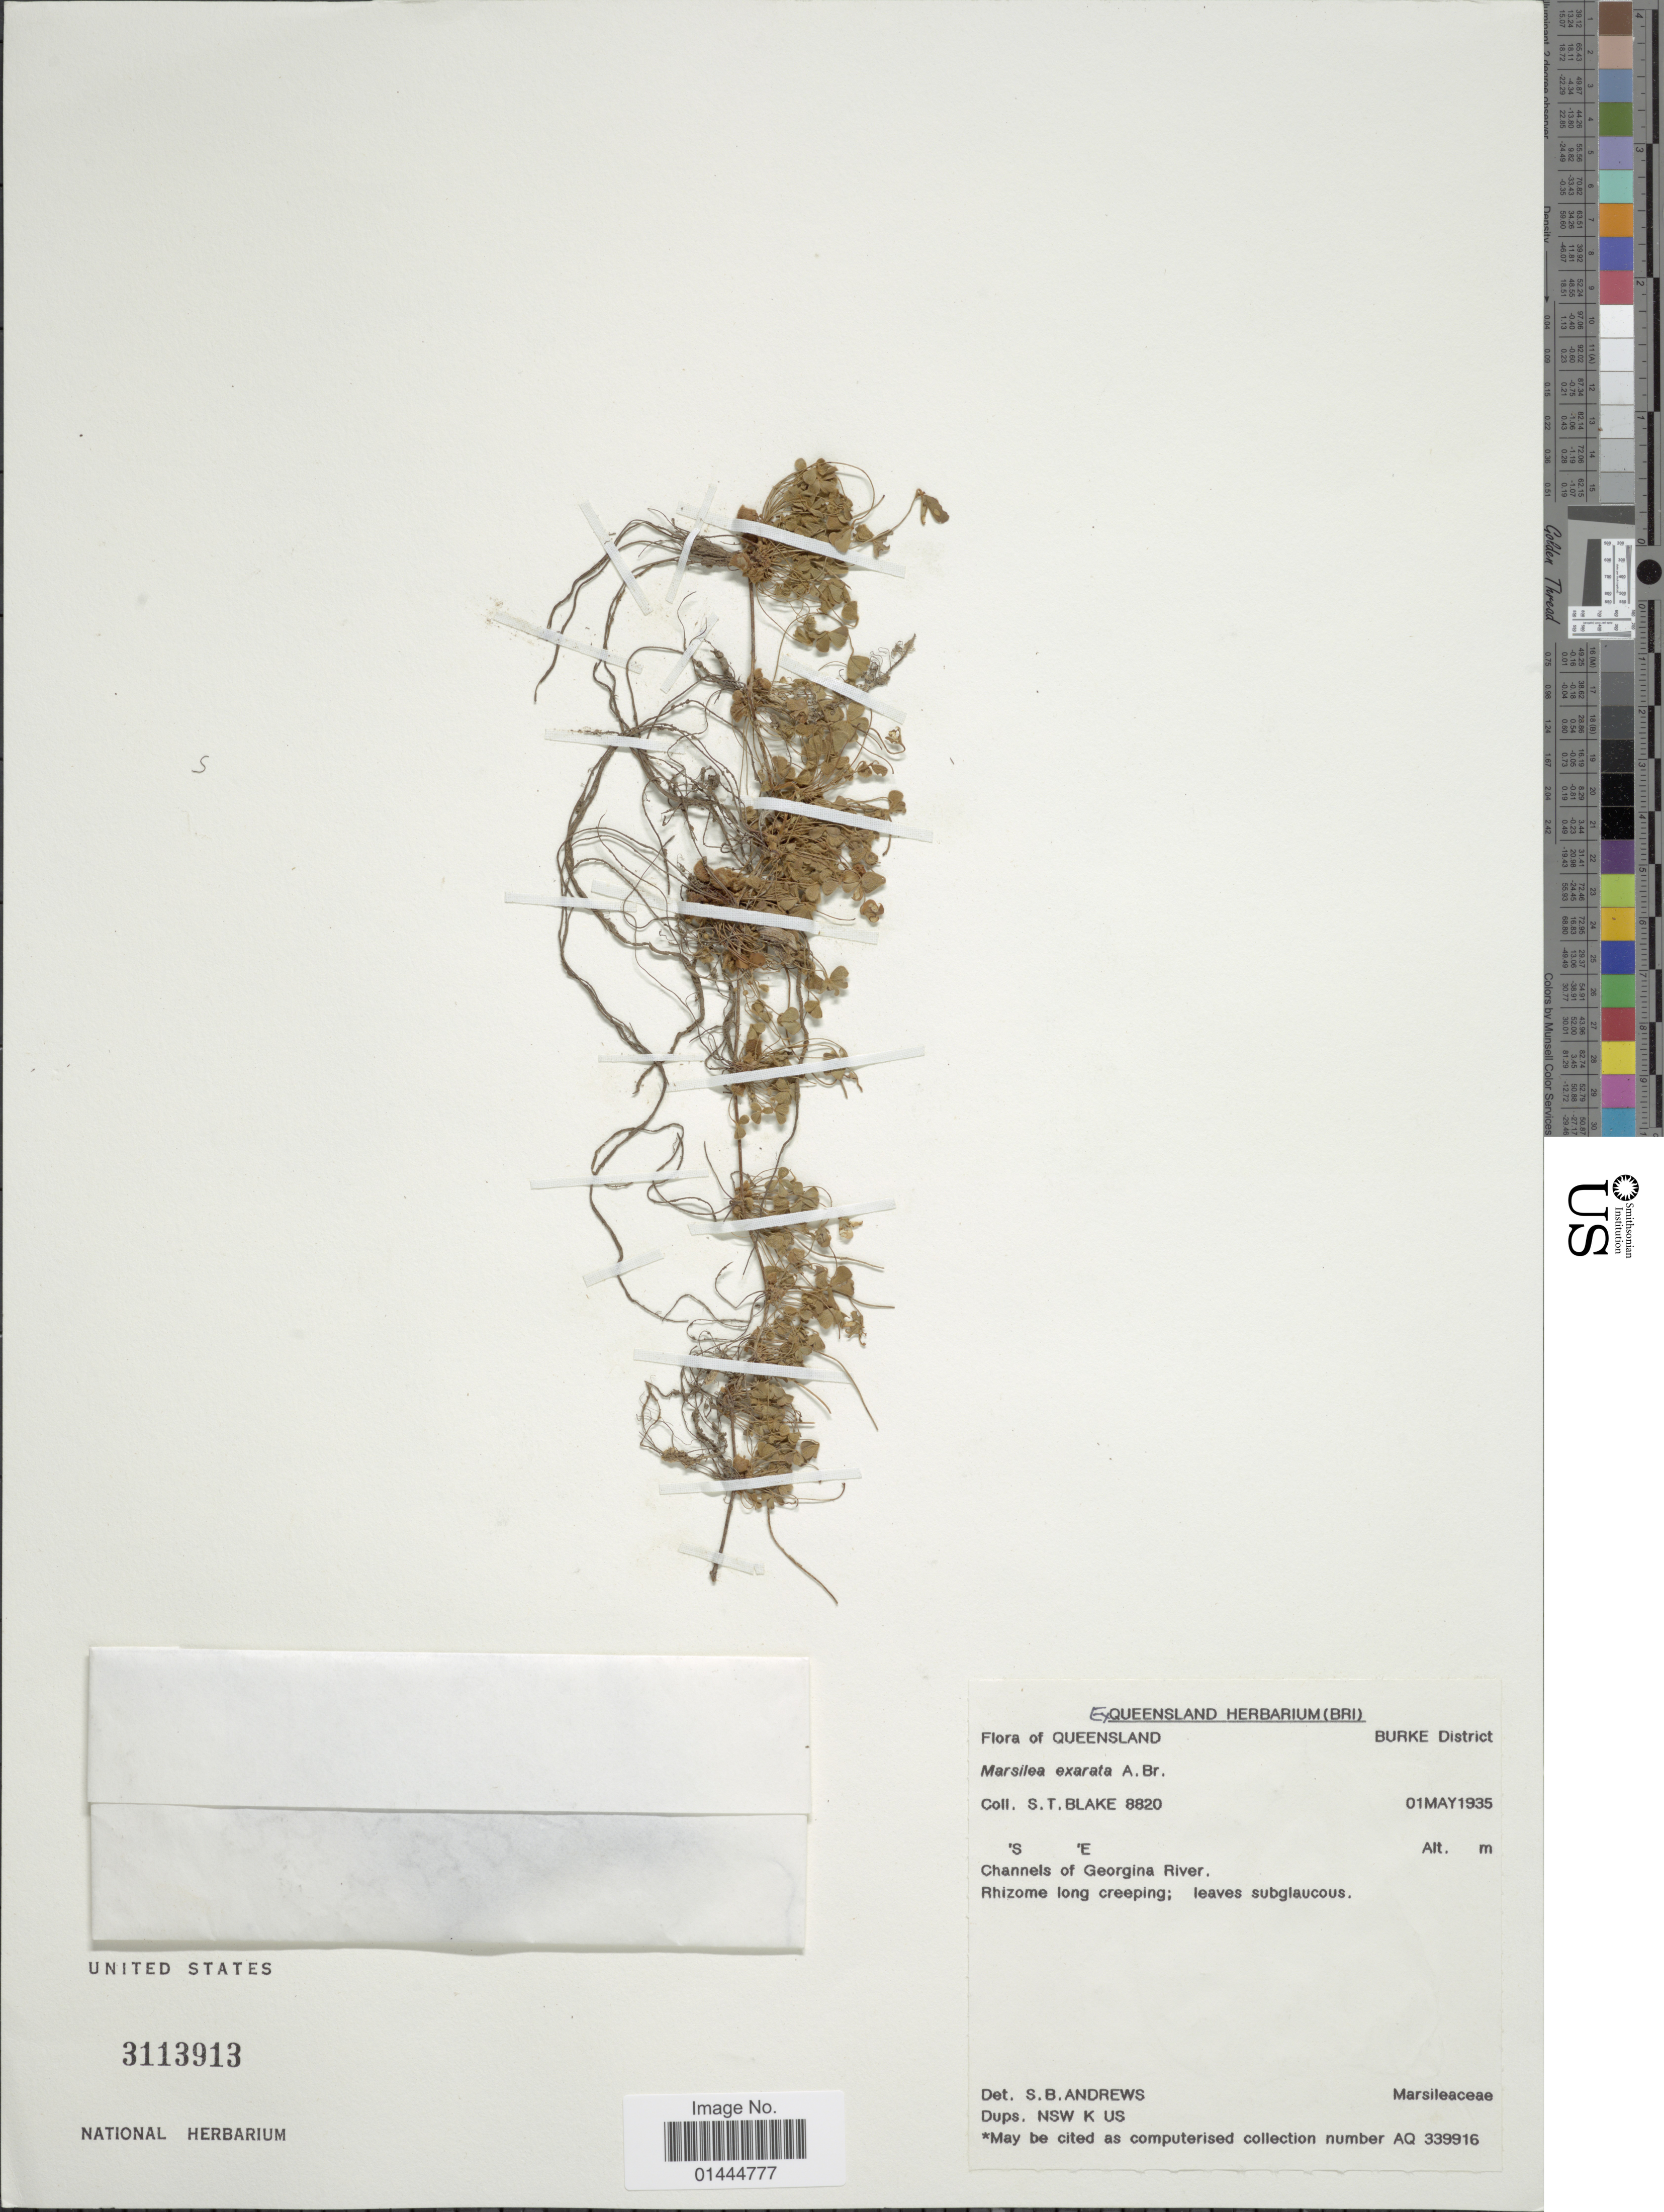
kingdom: Plantae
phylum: Tracheophyta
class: Polypodiopsida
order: Salviniales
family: Marsileaceae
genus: Marsilea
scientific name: Marsilea exarata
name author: A. Braun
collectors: S. T. Blake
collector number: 8820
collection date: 1935-05-01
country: Australia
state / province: Queensland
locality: Burke District, Channeld of Georgina River.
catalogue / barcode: US 3113913